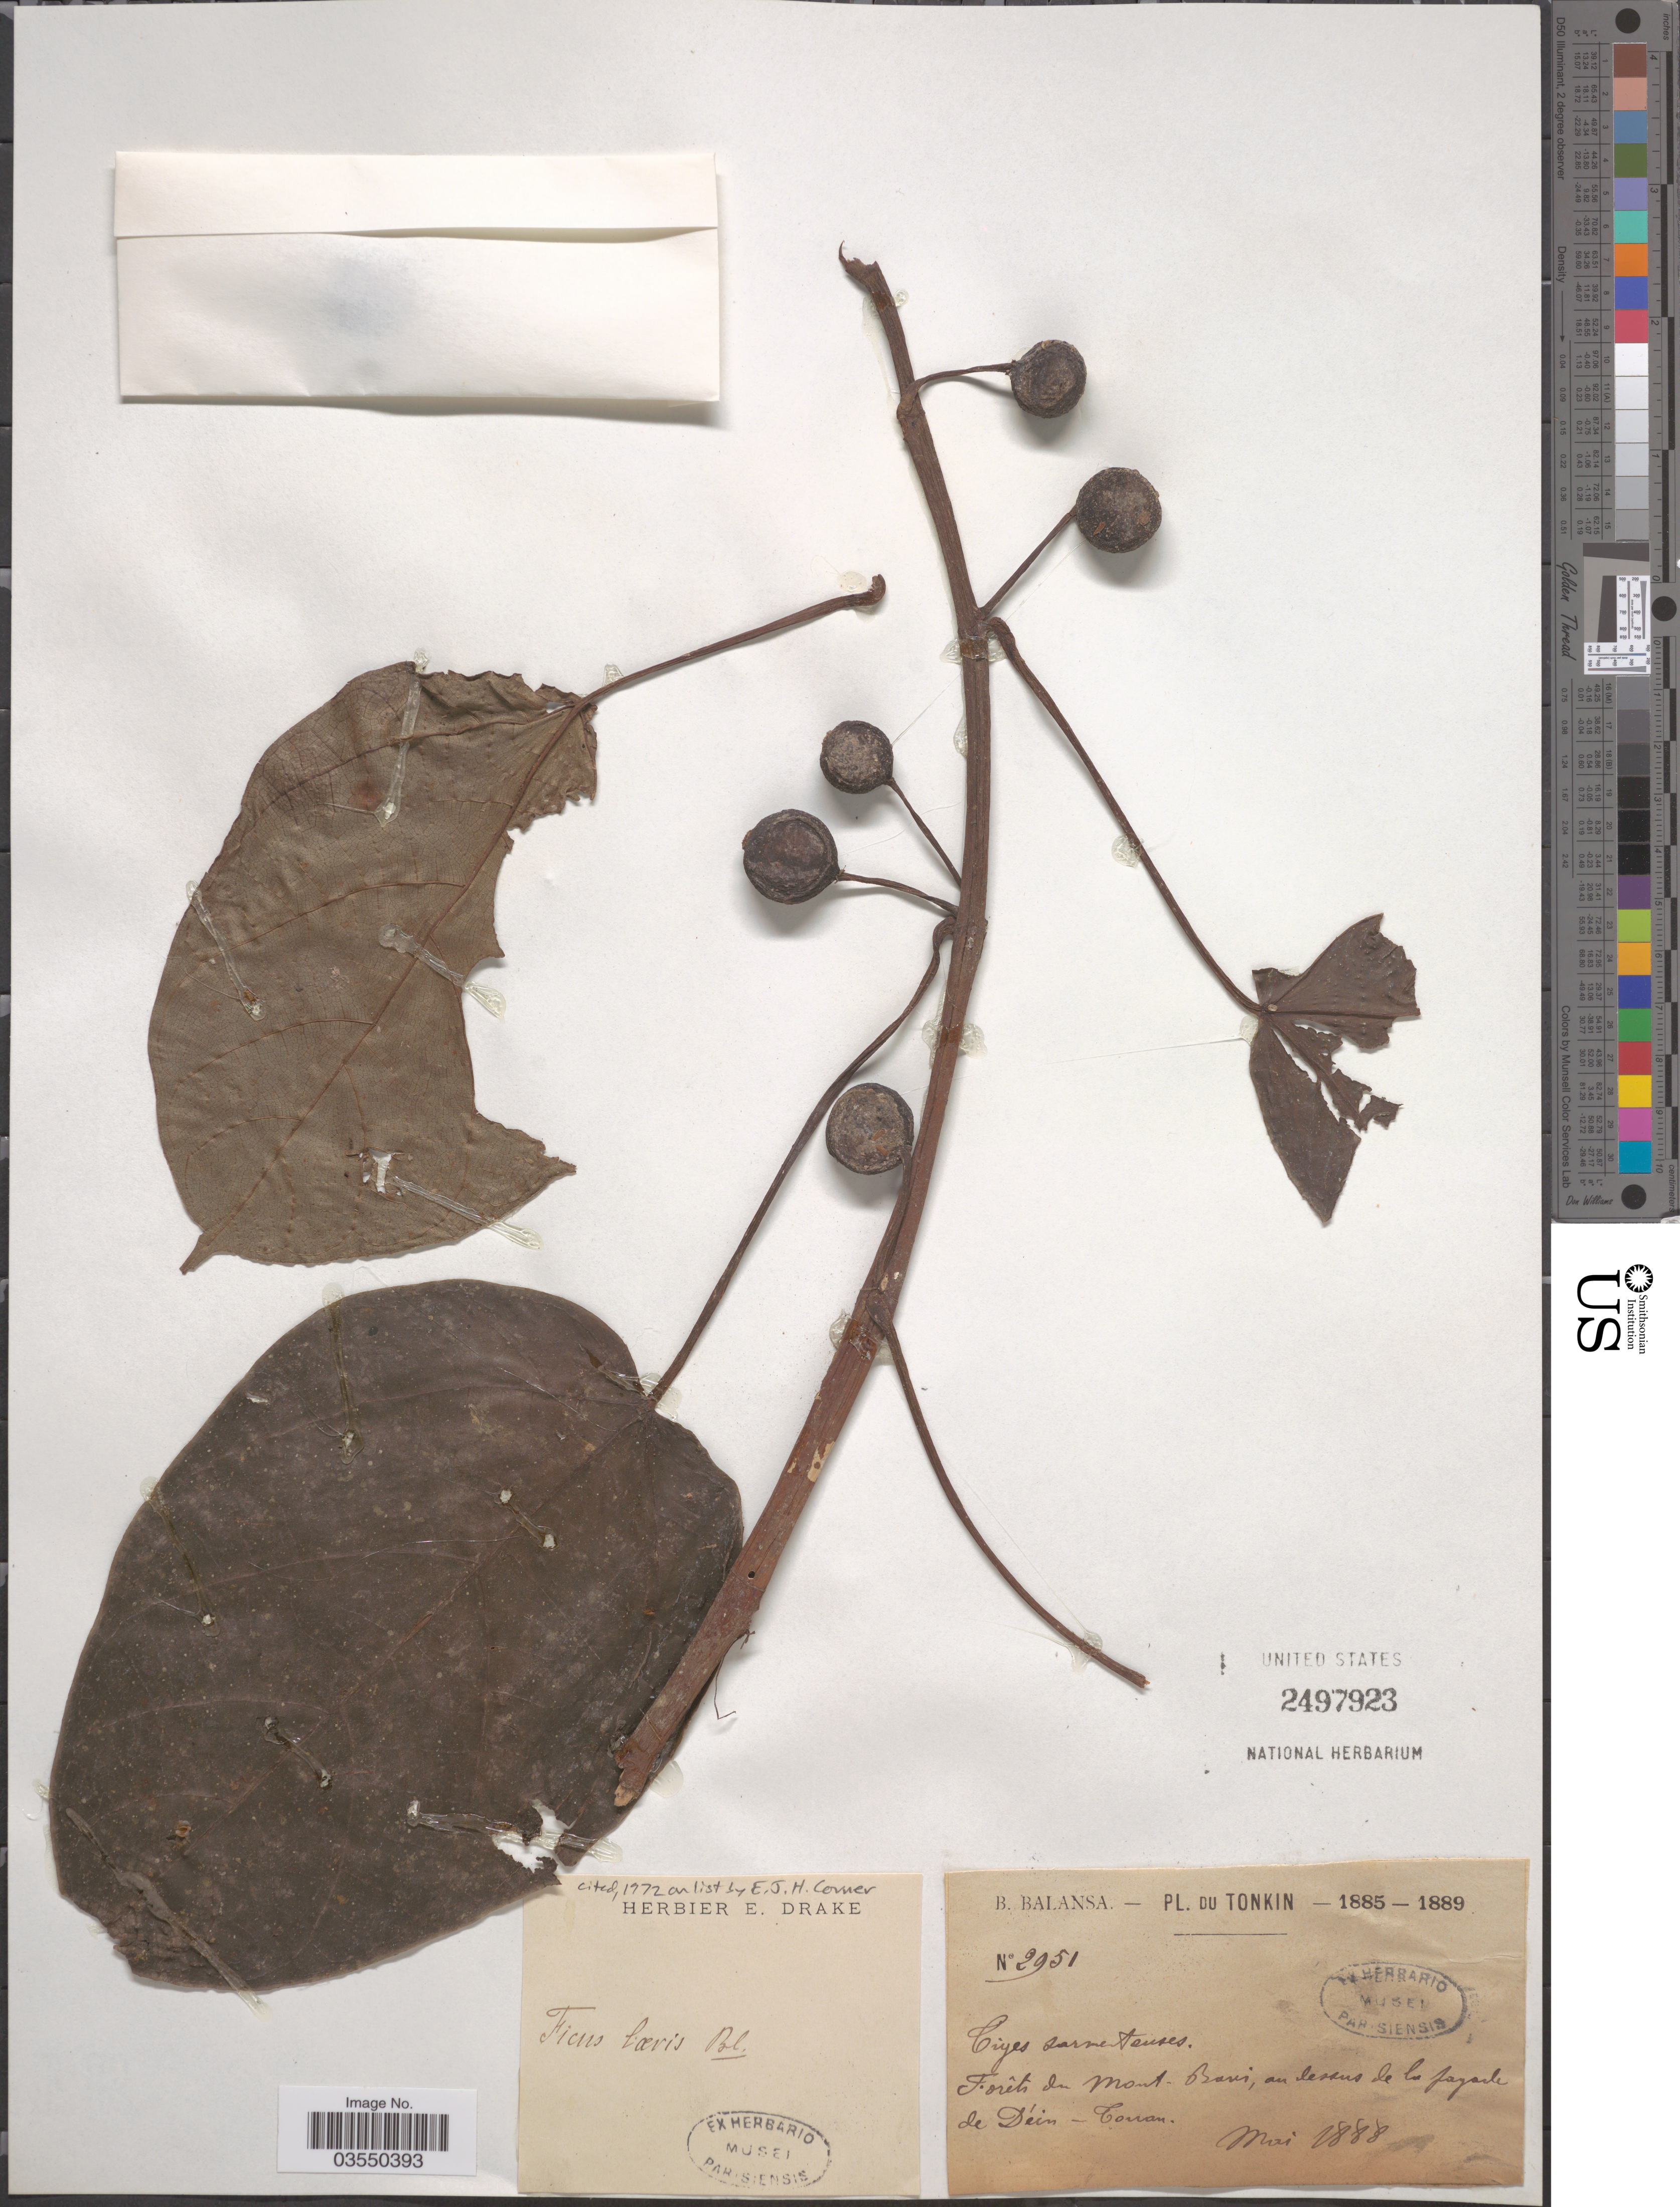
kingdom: Plantae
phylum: Tracheophyta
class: Magnoliopsida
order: Rosales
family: Moraceae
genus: Ficus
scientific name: Ficus laevis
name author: Blume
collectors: B. Balansa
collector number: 2951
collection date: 1888-05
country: Vietnam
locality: Tonkin. Forêts du Mont-Bavi, au dessus de la fayade* de Déin-Couan*.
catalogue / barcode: US 2497923